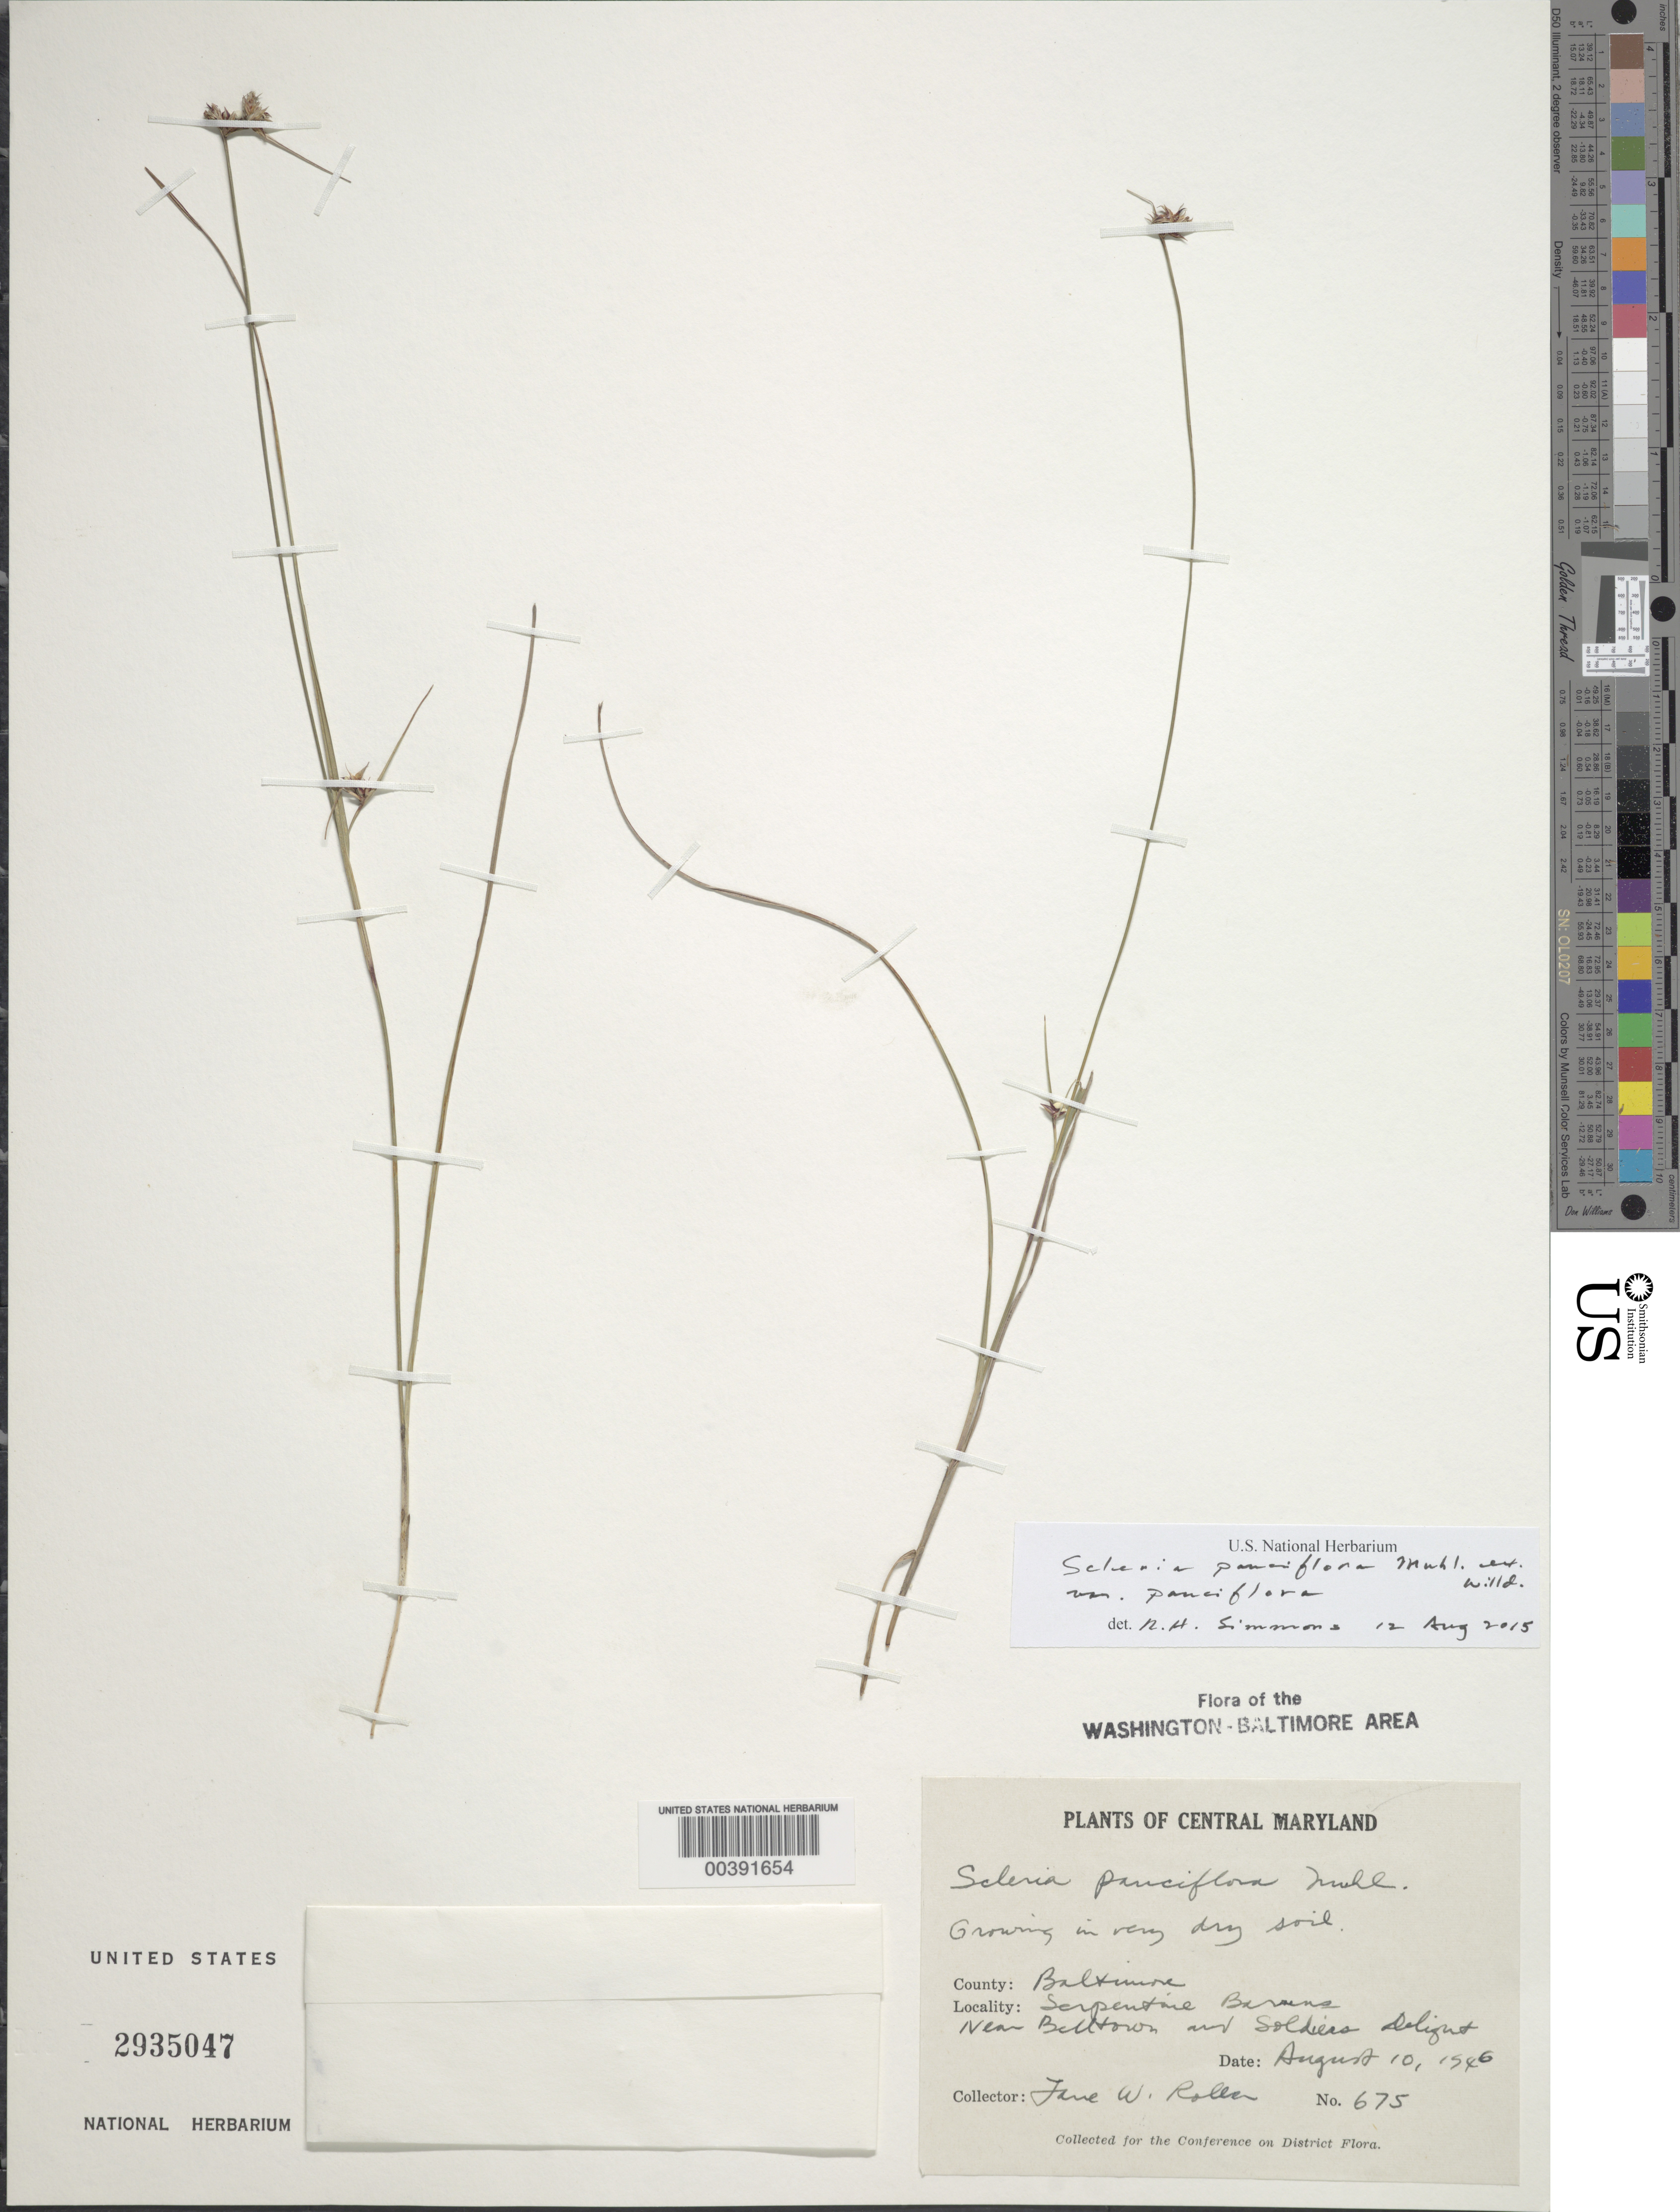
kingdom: Plantae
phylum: Tracheophyta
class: Liliopsida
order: Poales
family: Cyperaceae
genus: Scleria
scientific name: Scleria pauciflora var. pauciflora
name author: Muhl. ex Willd.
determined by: Simmons, R. H., (UNITED STATES)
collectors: J. W. Roller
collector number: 675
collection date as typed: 10 Aug 1946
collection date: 1946-08-10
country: United States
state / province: Maryland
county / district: Baltimore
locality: Serpentine barrens, near Belltown and Soldiers Delight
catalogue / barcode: US 2935047